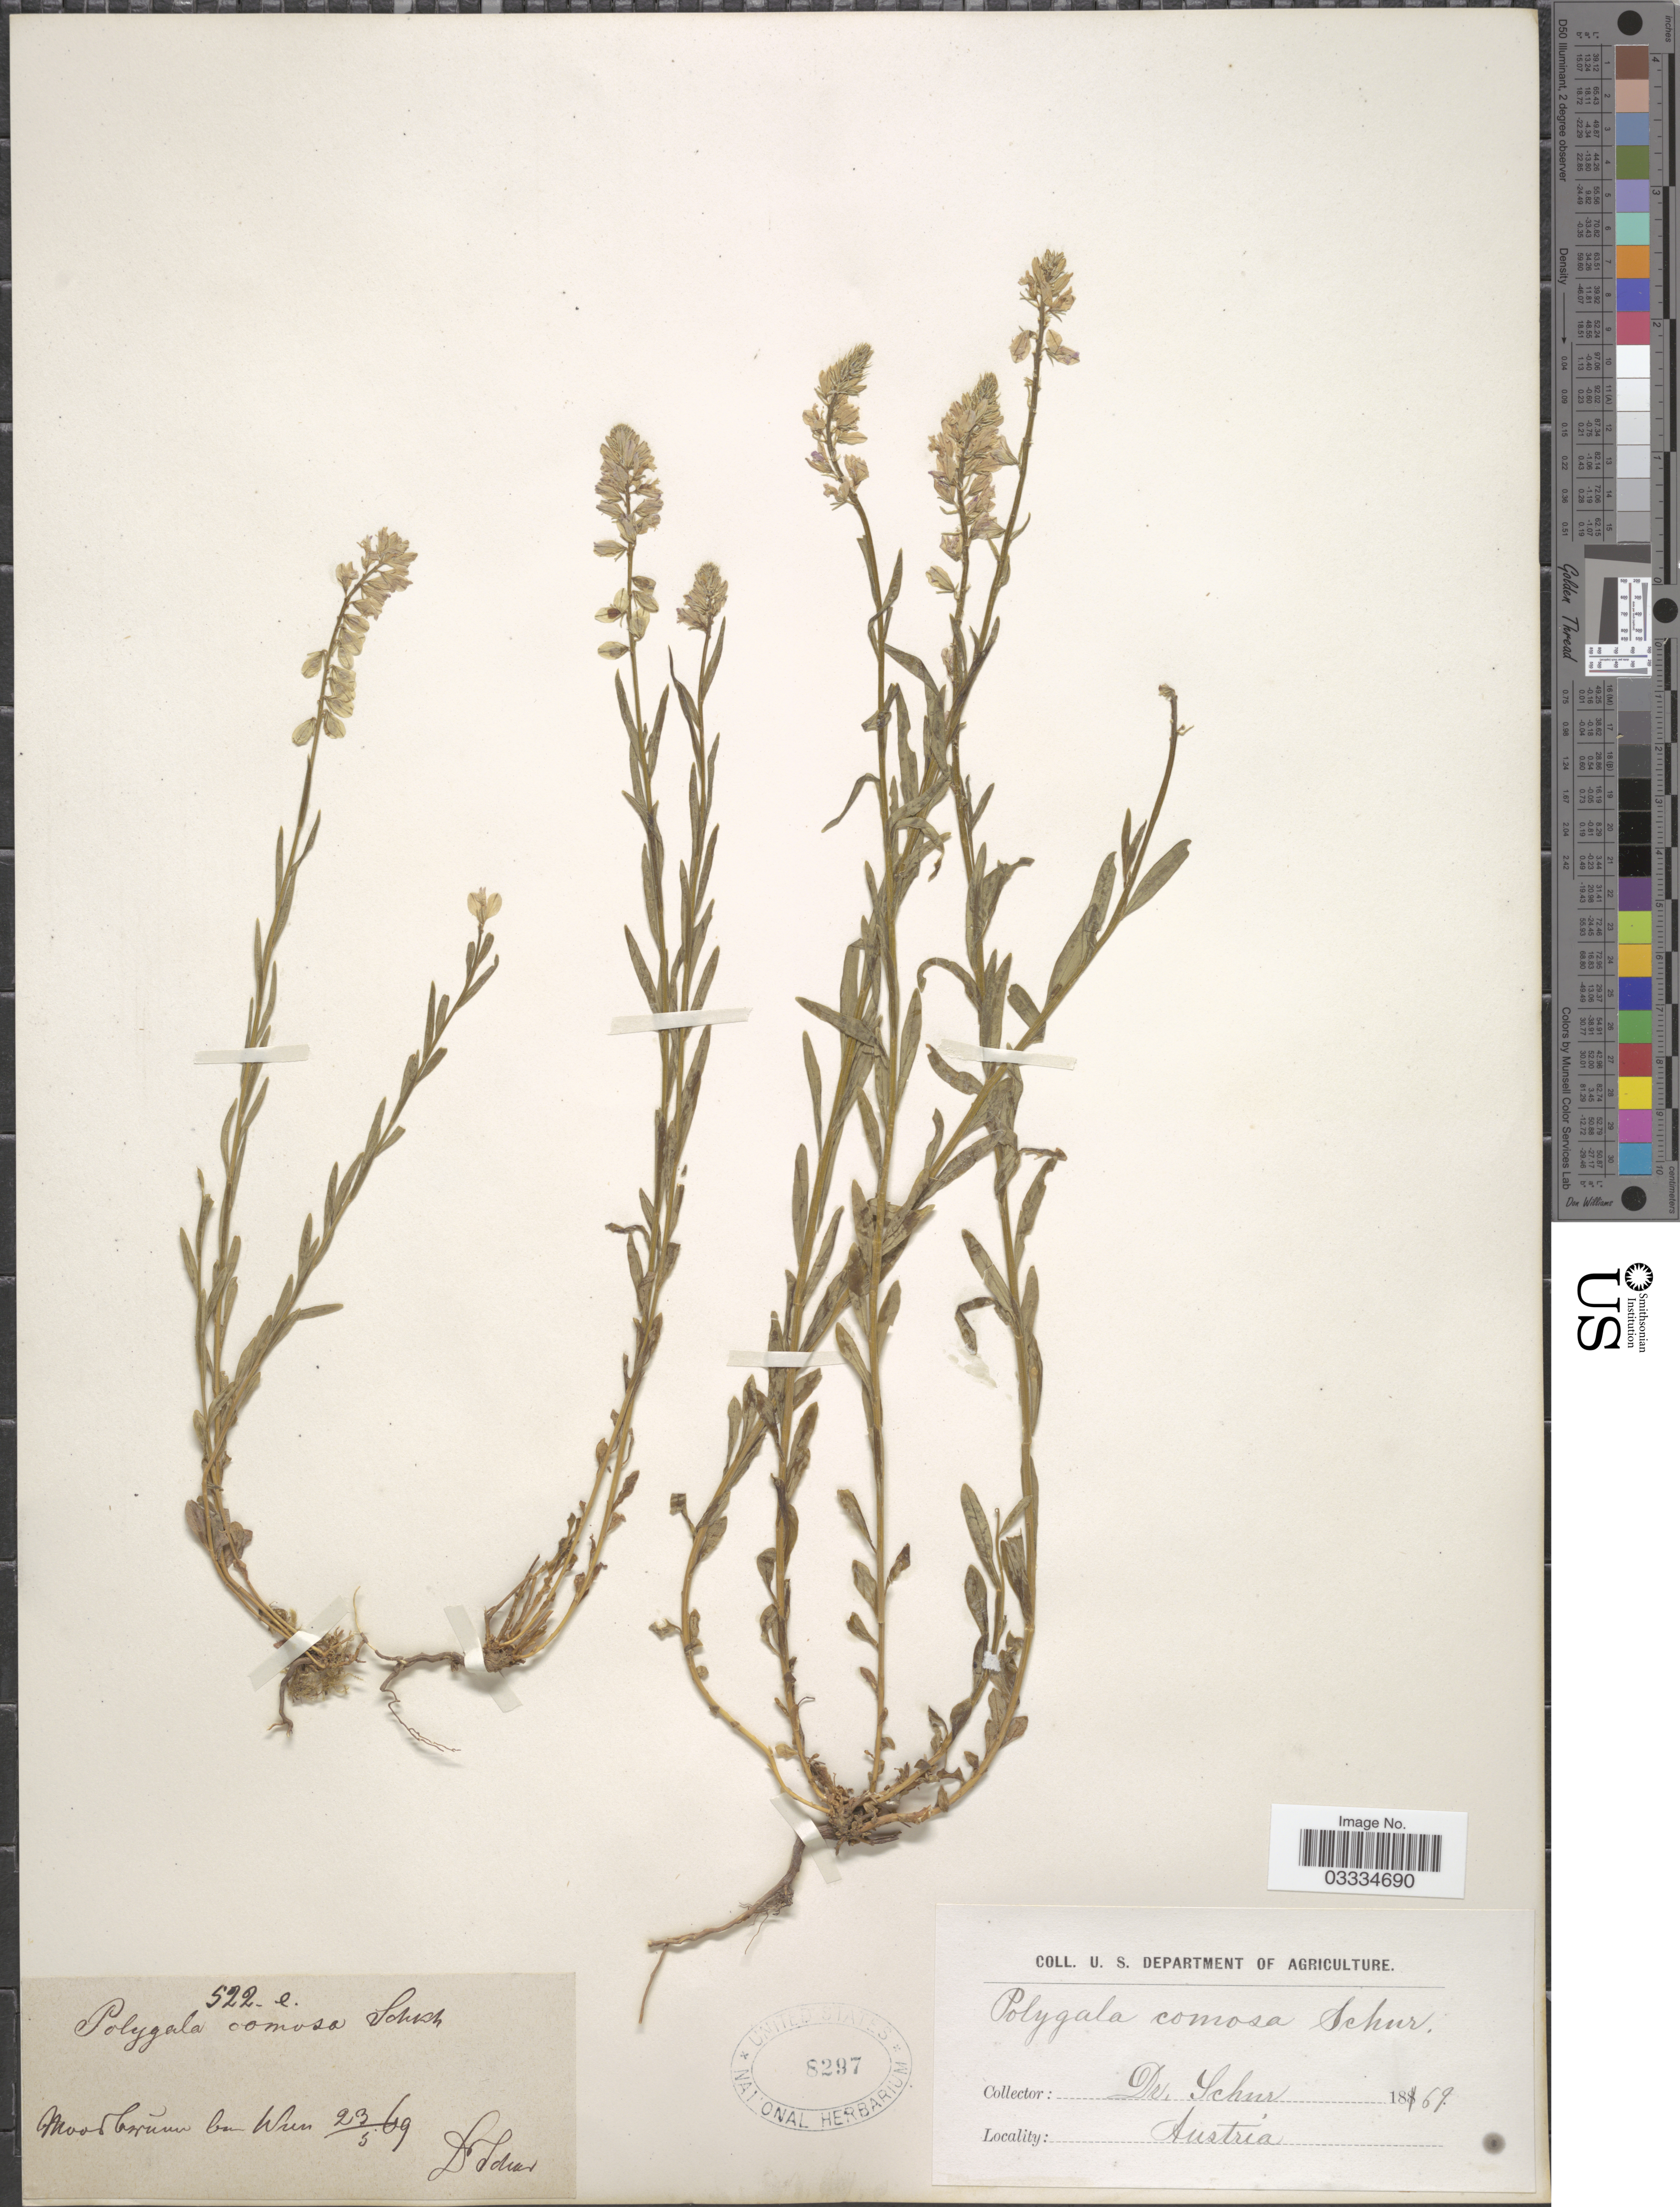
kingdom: Plantae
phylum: Tracheophyta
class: Magnoliopsida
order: Fabales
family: Polygalaceae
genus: Polygala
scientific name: Polygala comosa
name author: Schkuhr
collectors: Schur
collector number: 522-e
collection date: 1869-05-23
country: Austria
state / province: Wien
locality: [illegible text] bai Wien.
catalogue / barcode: US 8297